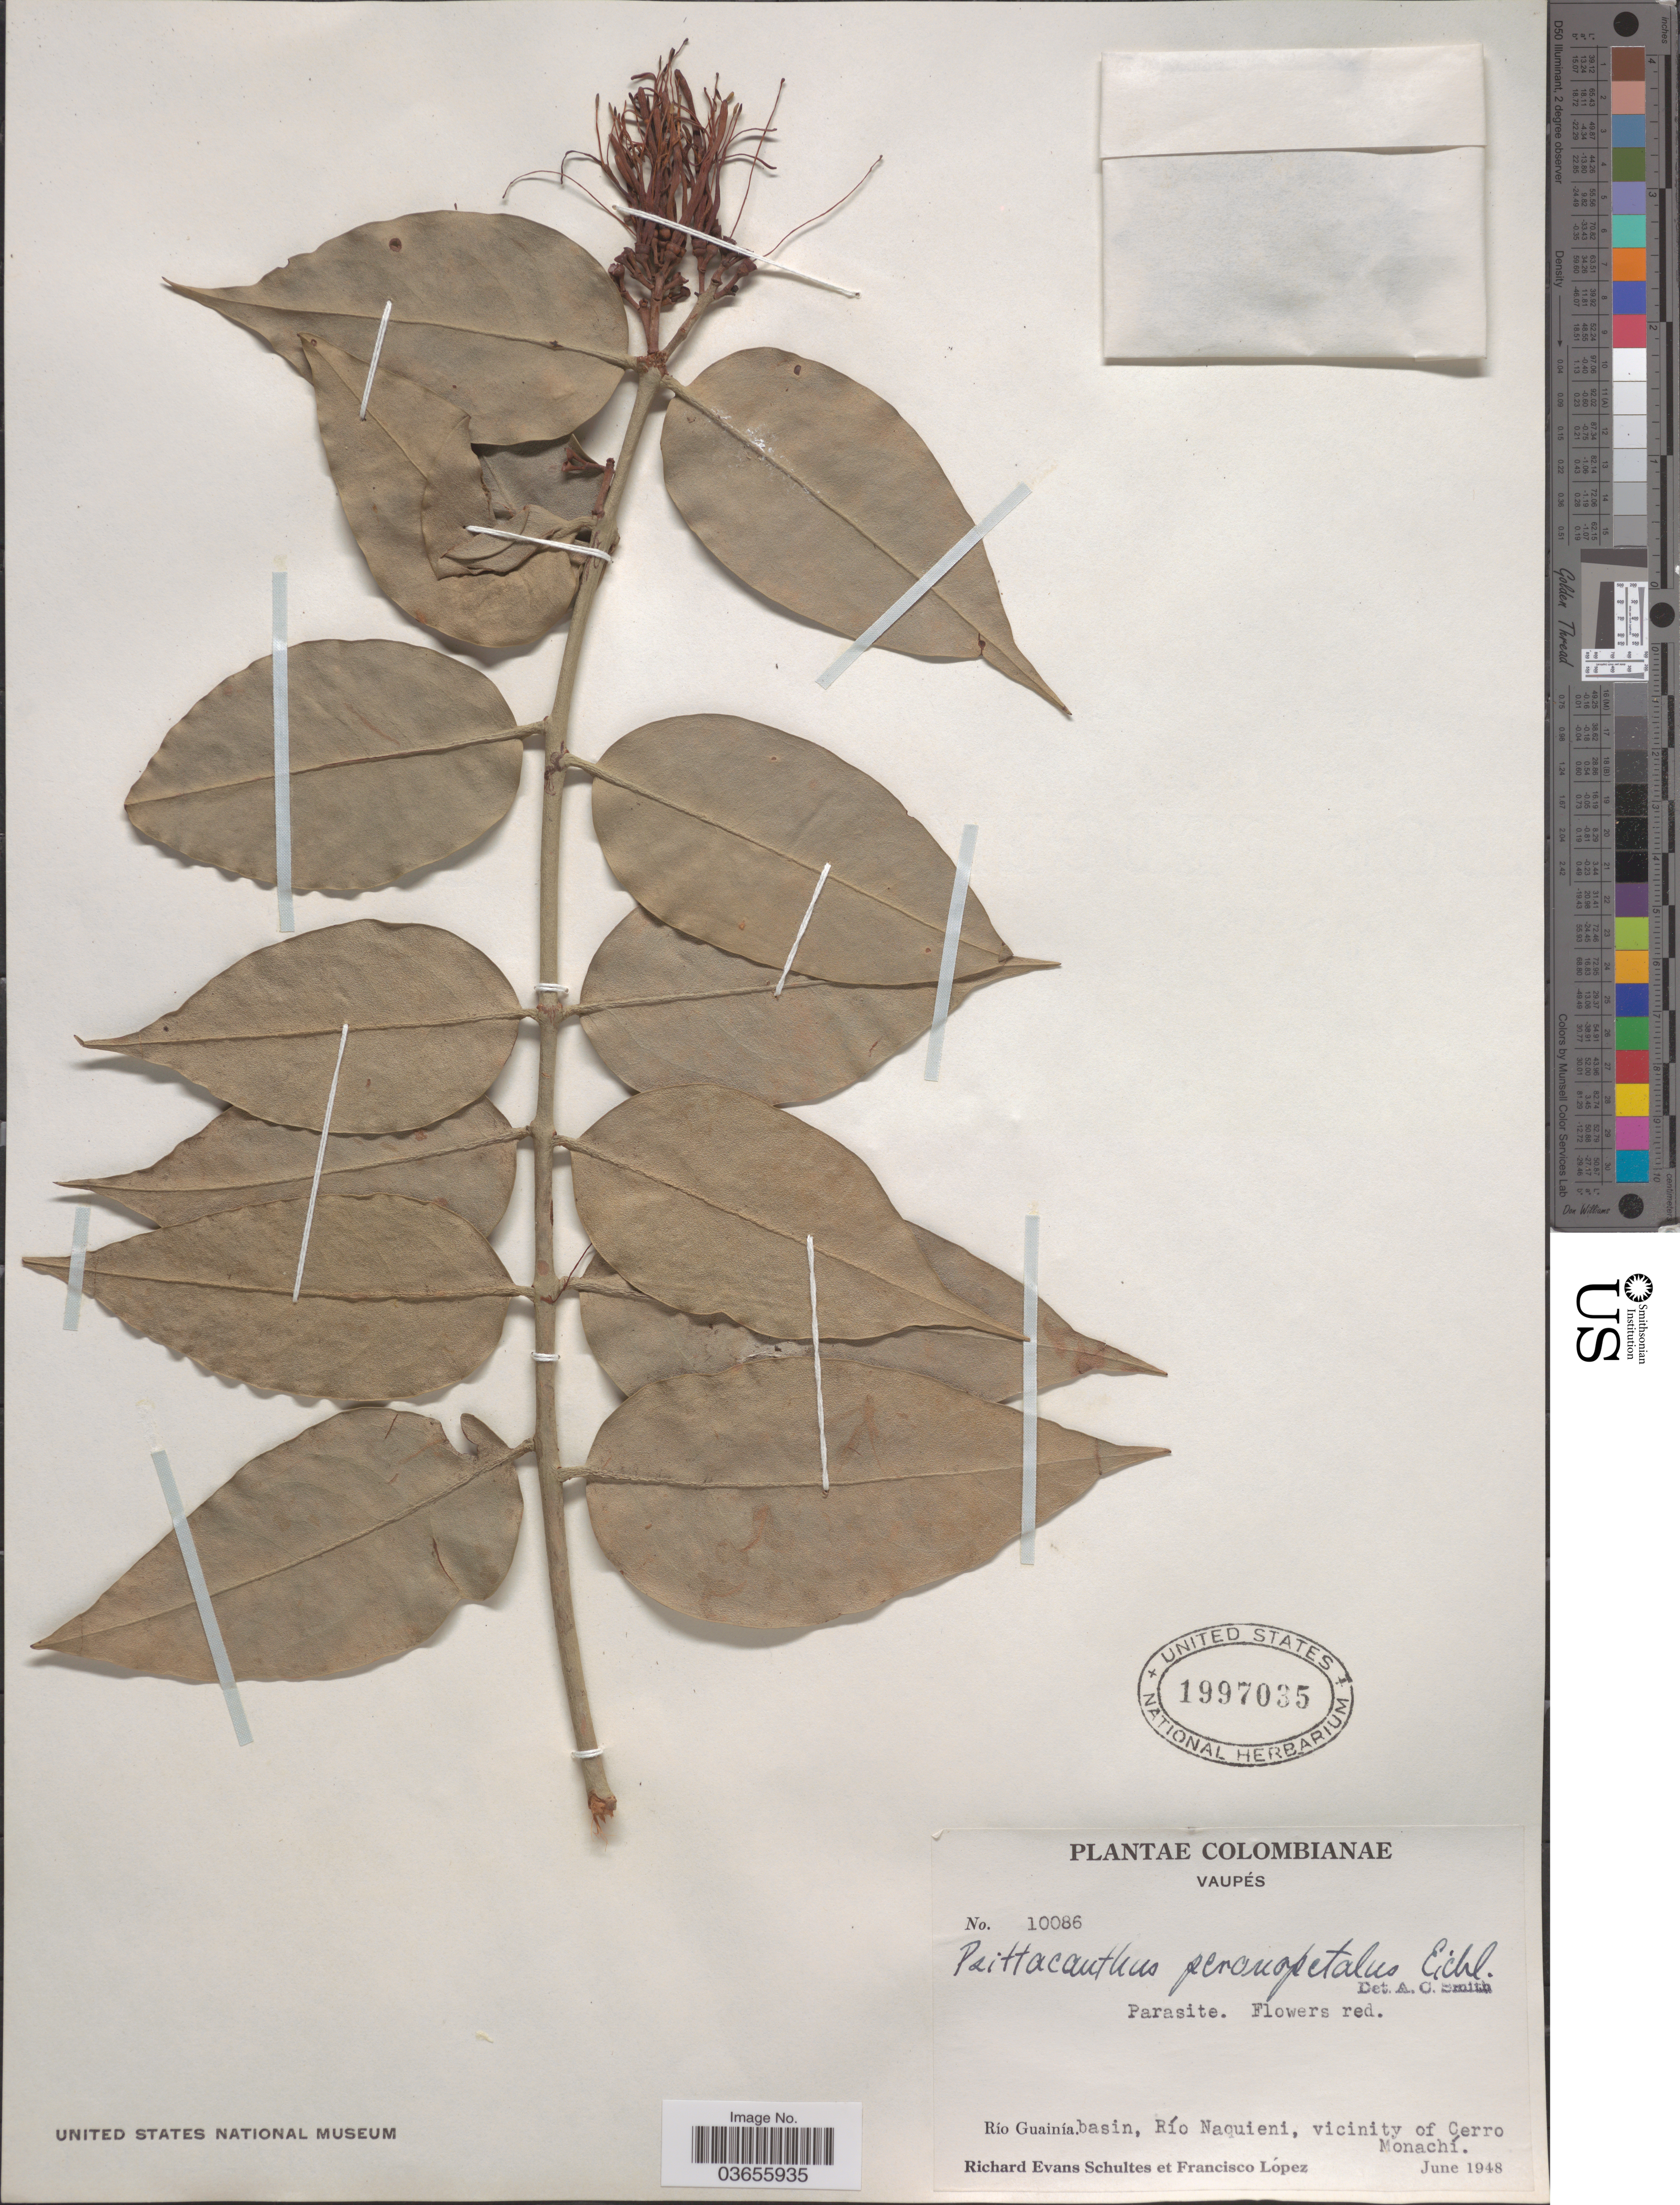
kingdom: Plantae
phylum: Tracheophyta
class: Magnoliopsida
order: Santalales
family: Loranthaceae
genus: Psittacanthus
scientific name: Psittacanthus peronopetalus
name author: Eichler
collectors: R. E. Schultes & F. Lopéz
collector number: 10086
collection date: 1948-06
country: Colombia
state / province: Vaupés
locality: Río Guainía. basin, Río Naquieni, vicinity of Cerro Monachí.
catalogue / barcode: US 1997035